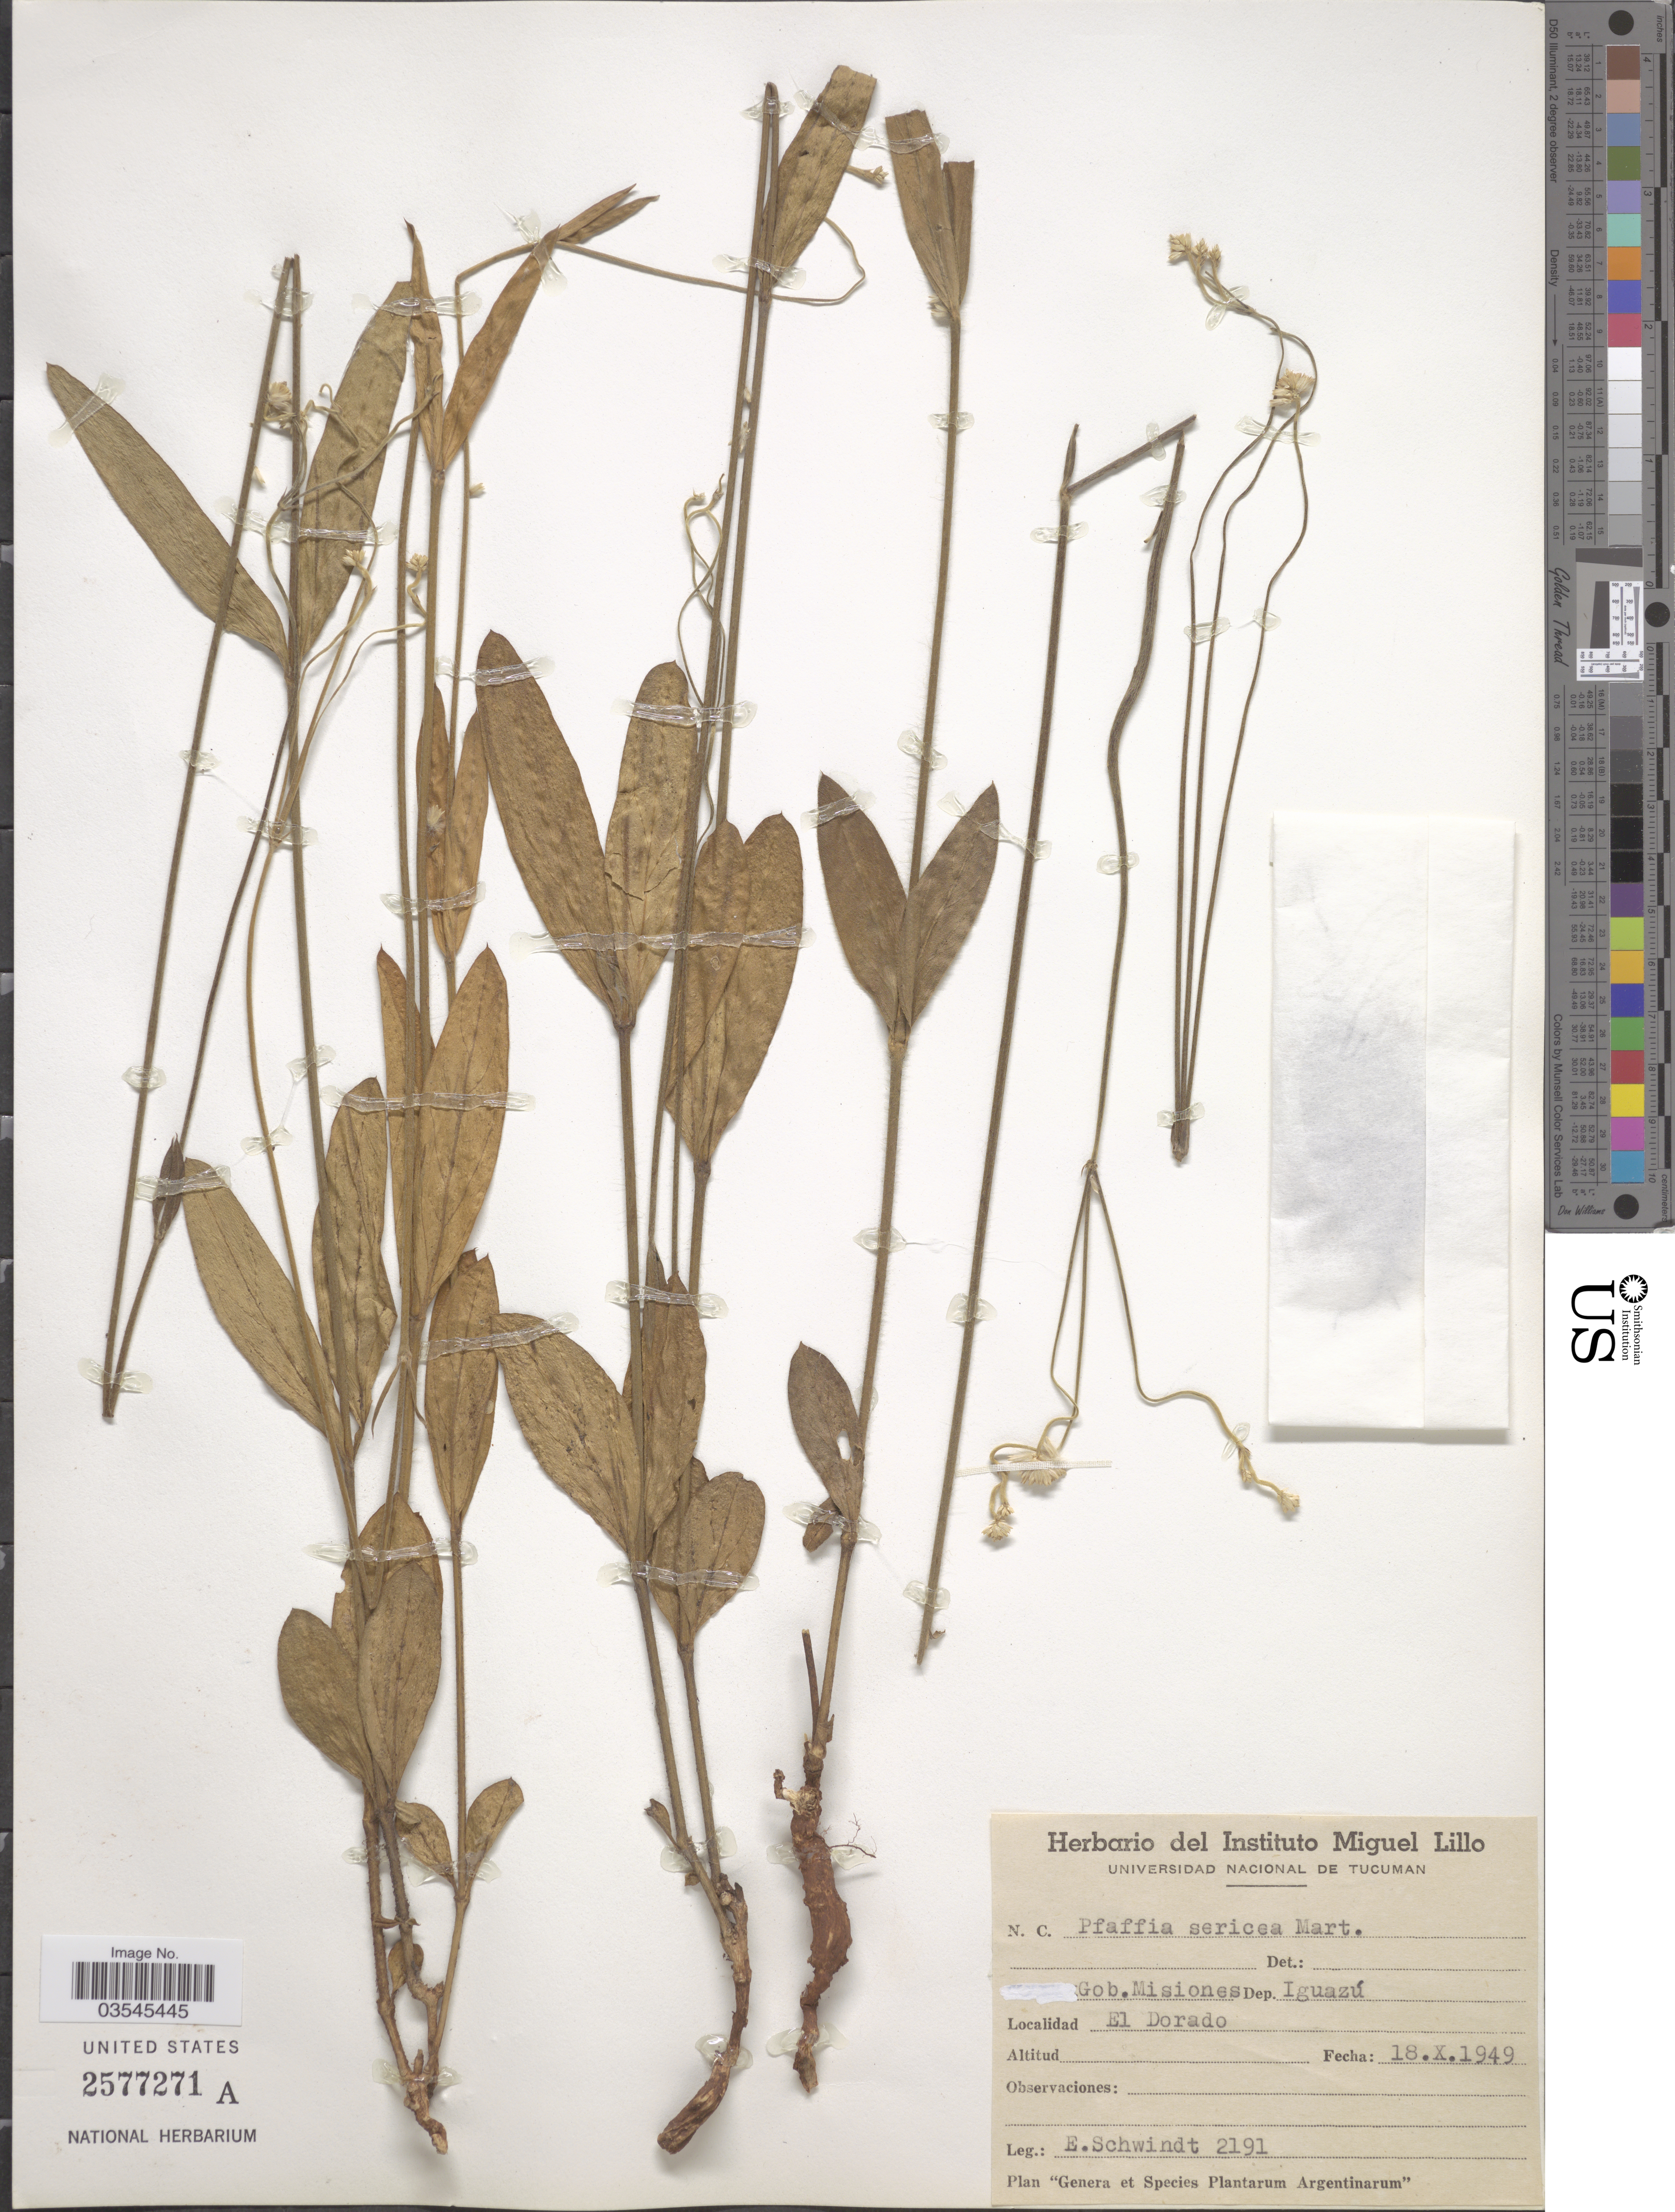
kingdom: Plantae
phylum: Tracheophyta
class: Magnoliopsida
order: Caryophyllales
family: Amaranthaceae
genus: Pfaffia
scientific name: Pfaffia tuberosa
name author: (Moq. ex DC.) Hicken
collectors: E. Schwindt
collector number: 2191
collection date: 1949-10-18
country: Argentina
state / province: Misiones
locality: Gob. Misiones. Dep. Iguazú. El Dorado.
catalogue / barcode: US 2577271A